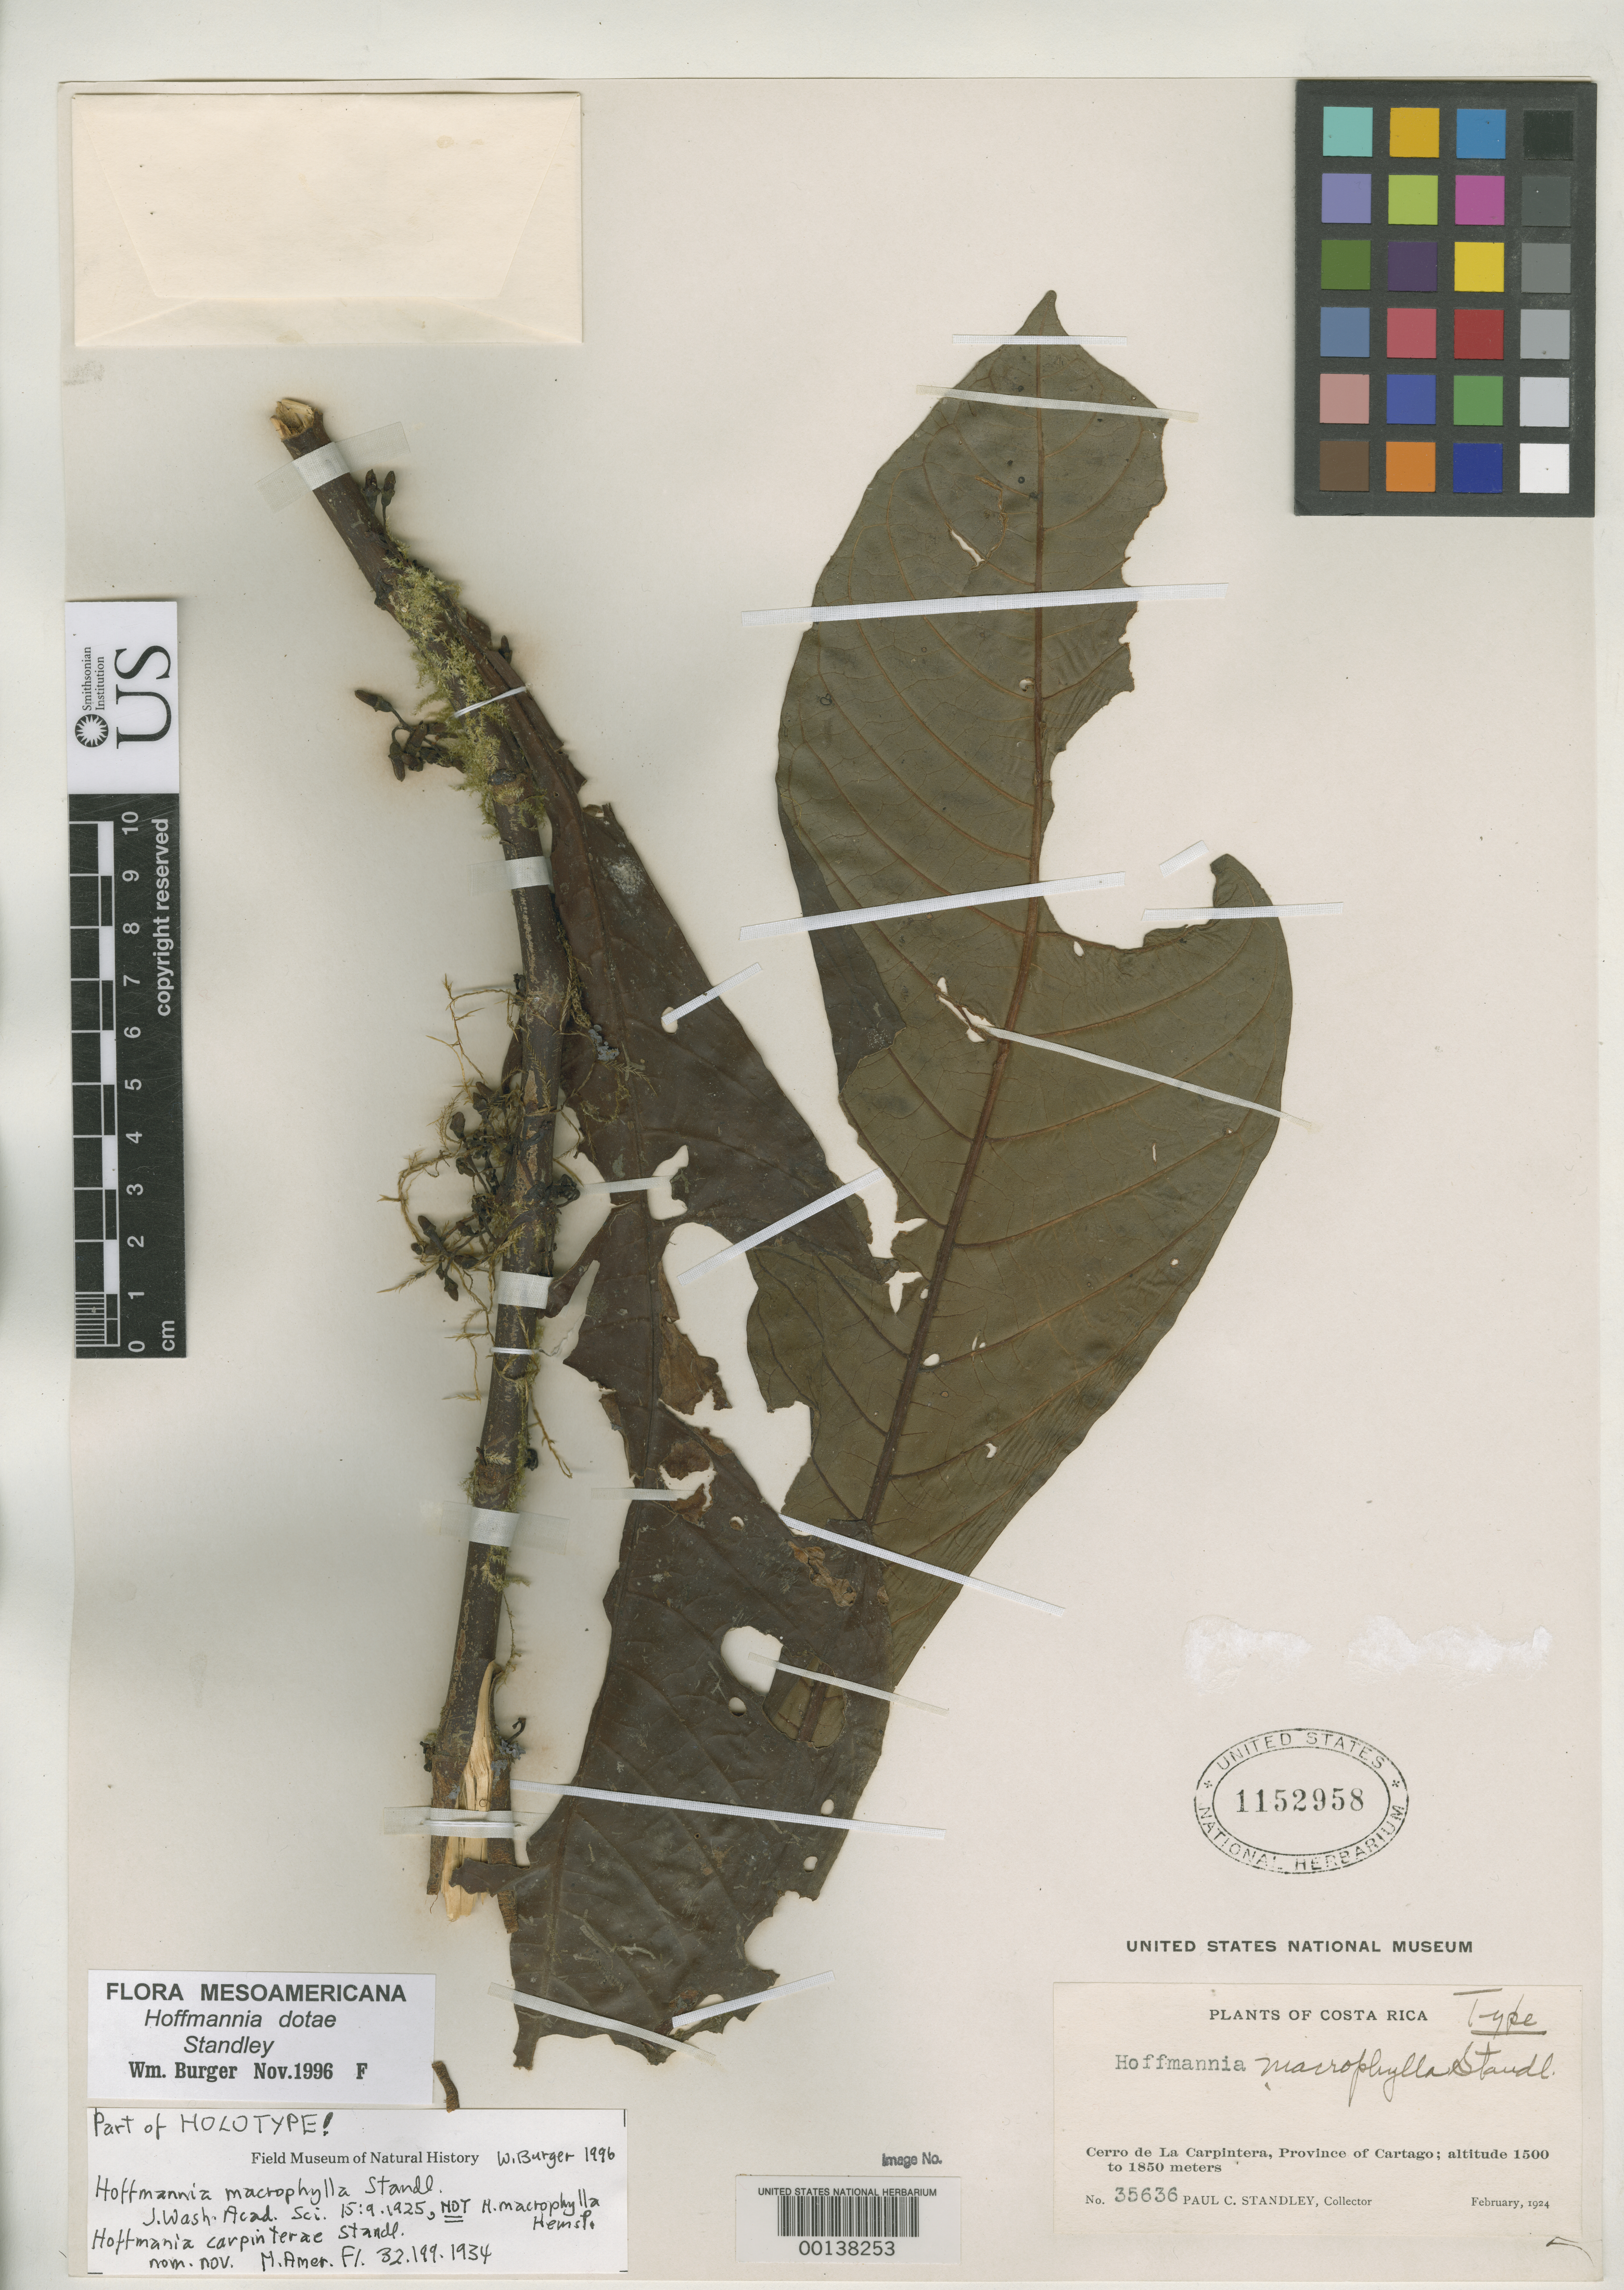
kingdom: Plantae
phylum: Tracheophyta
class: Magnoliopsida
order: Gentianales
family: Rubiaceae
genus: Hoffmannia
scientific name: Hoffmannia macrophylla Standl., nom. illeg.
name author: Standl.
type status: Holotype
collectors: P. C. Standley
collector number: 35636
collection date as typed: Feb 1924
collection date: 1924-02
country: Costa Rica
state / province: Cartago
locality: Cerro de La Carpintera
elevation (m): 1700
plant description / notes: Holotype mounted on 2 sheets (USNH 1152957-1152958, both cited in protologue)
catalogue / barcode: US 1152958